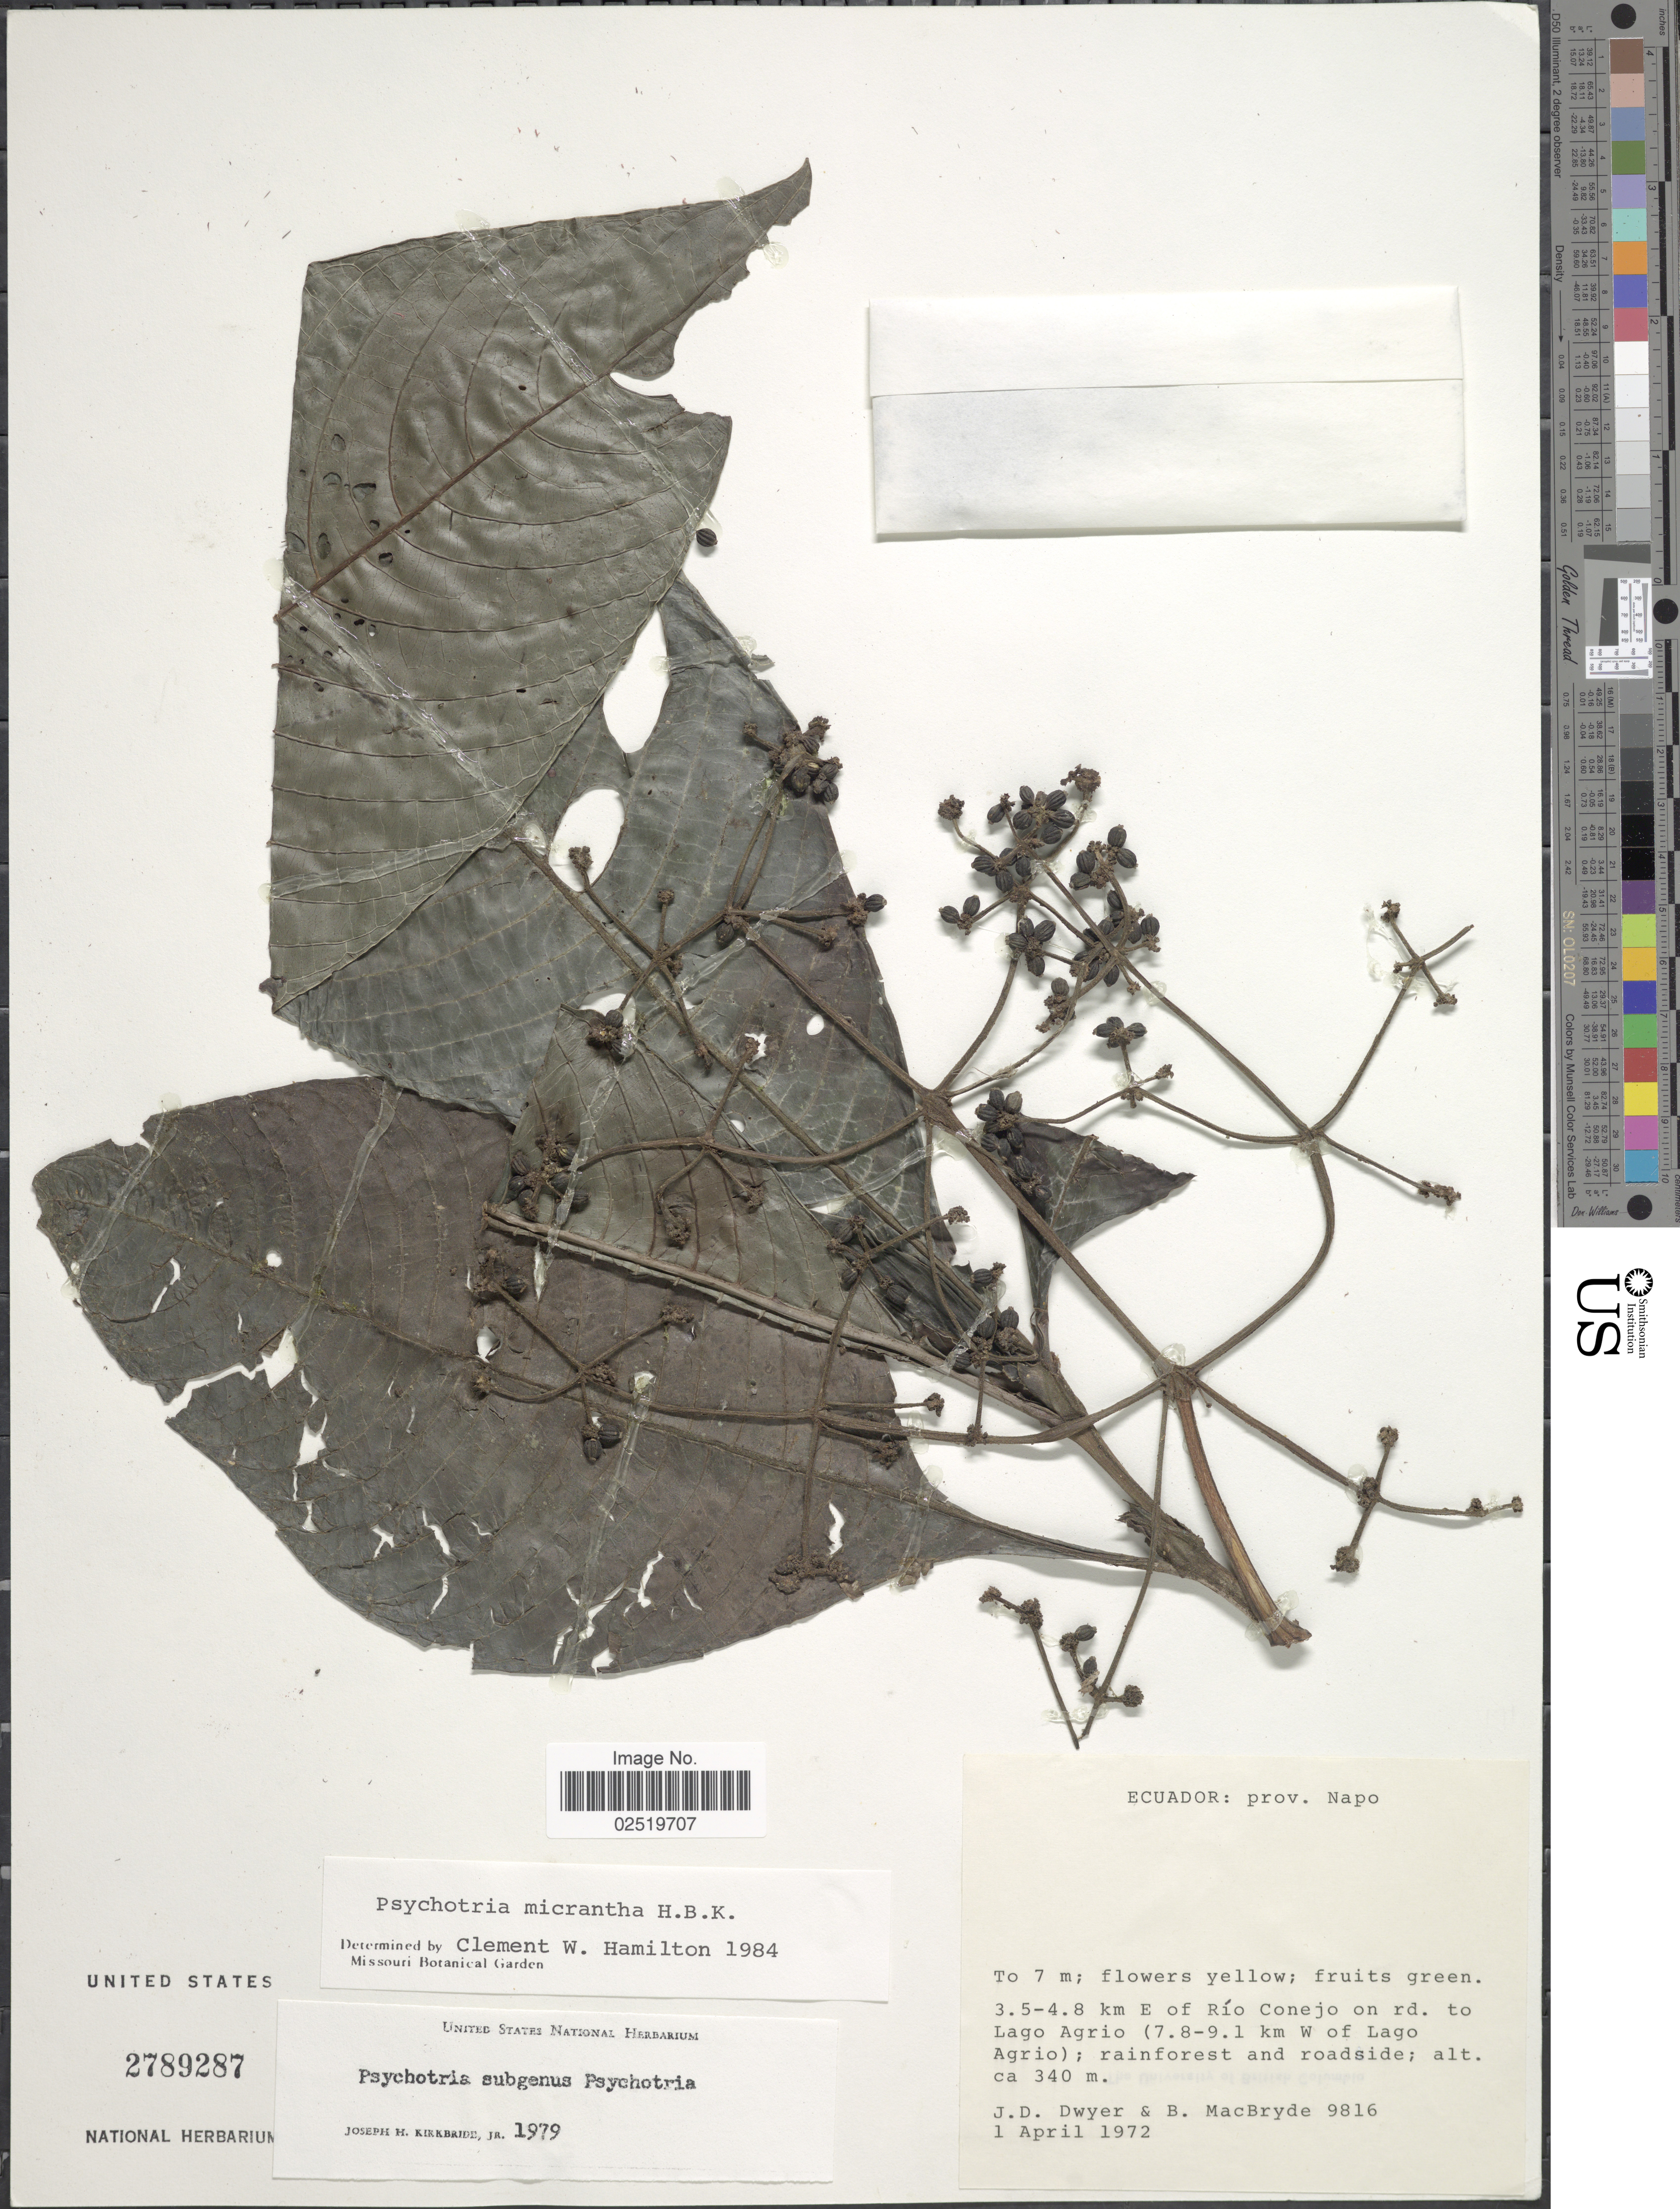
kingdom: Plantae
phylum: Tracheophyta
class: Magnoliopsida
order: Gentianales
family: Rubiaceae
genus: Psychotria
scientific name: Psychotria micrantha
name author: Kunth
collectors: J. D. Dwyer & B. MacBryde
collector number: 9816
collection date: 1972-04-01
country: Ecuador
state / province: Napo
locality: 3.5-4.8 km E of Rio Conejo on rd. to Lago Agrio (7.8-9.1 km W of Lago Agrio); rainforest and roadside.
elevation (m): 340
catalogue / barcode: US 2789287